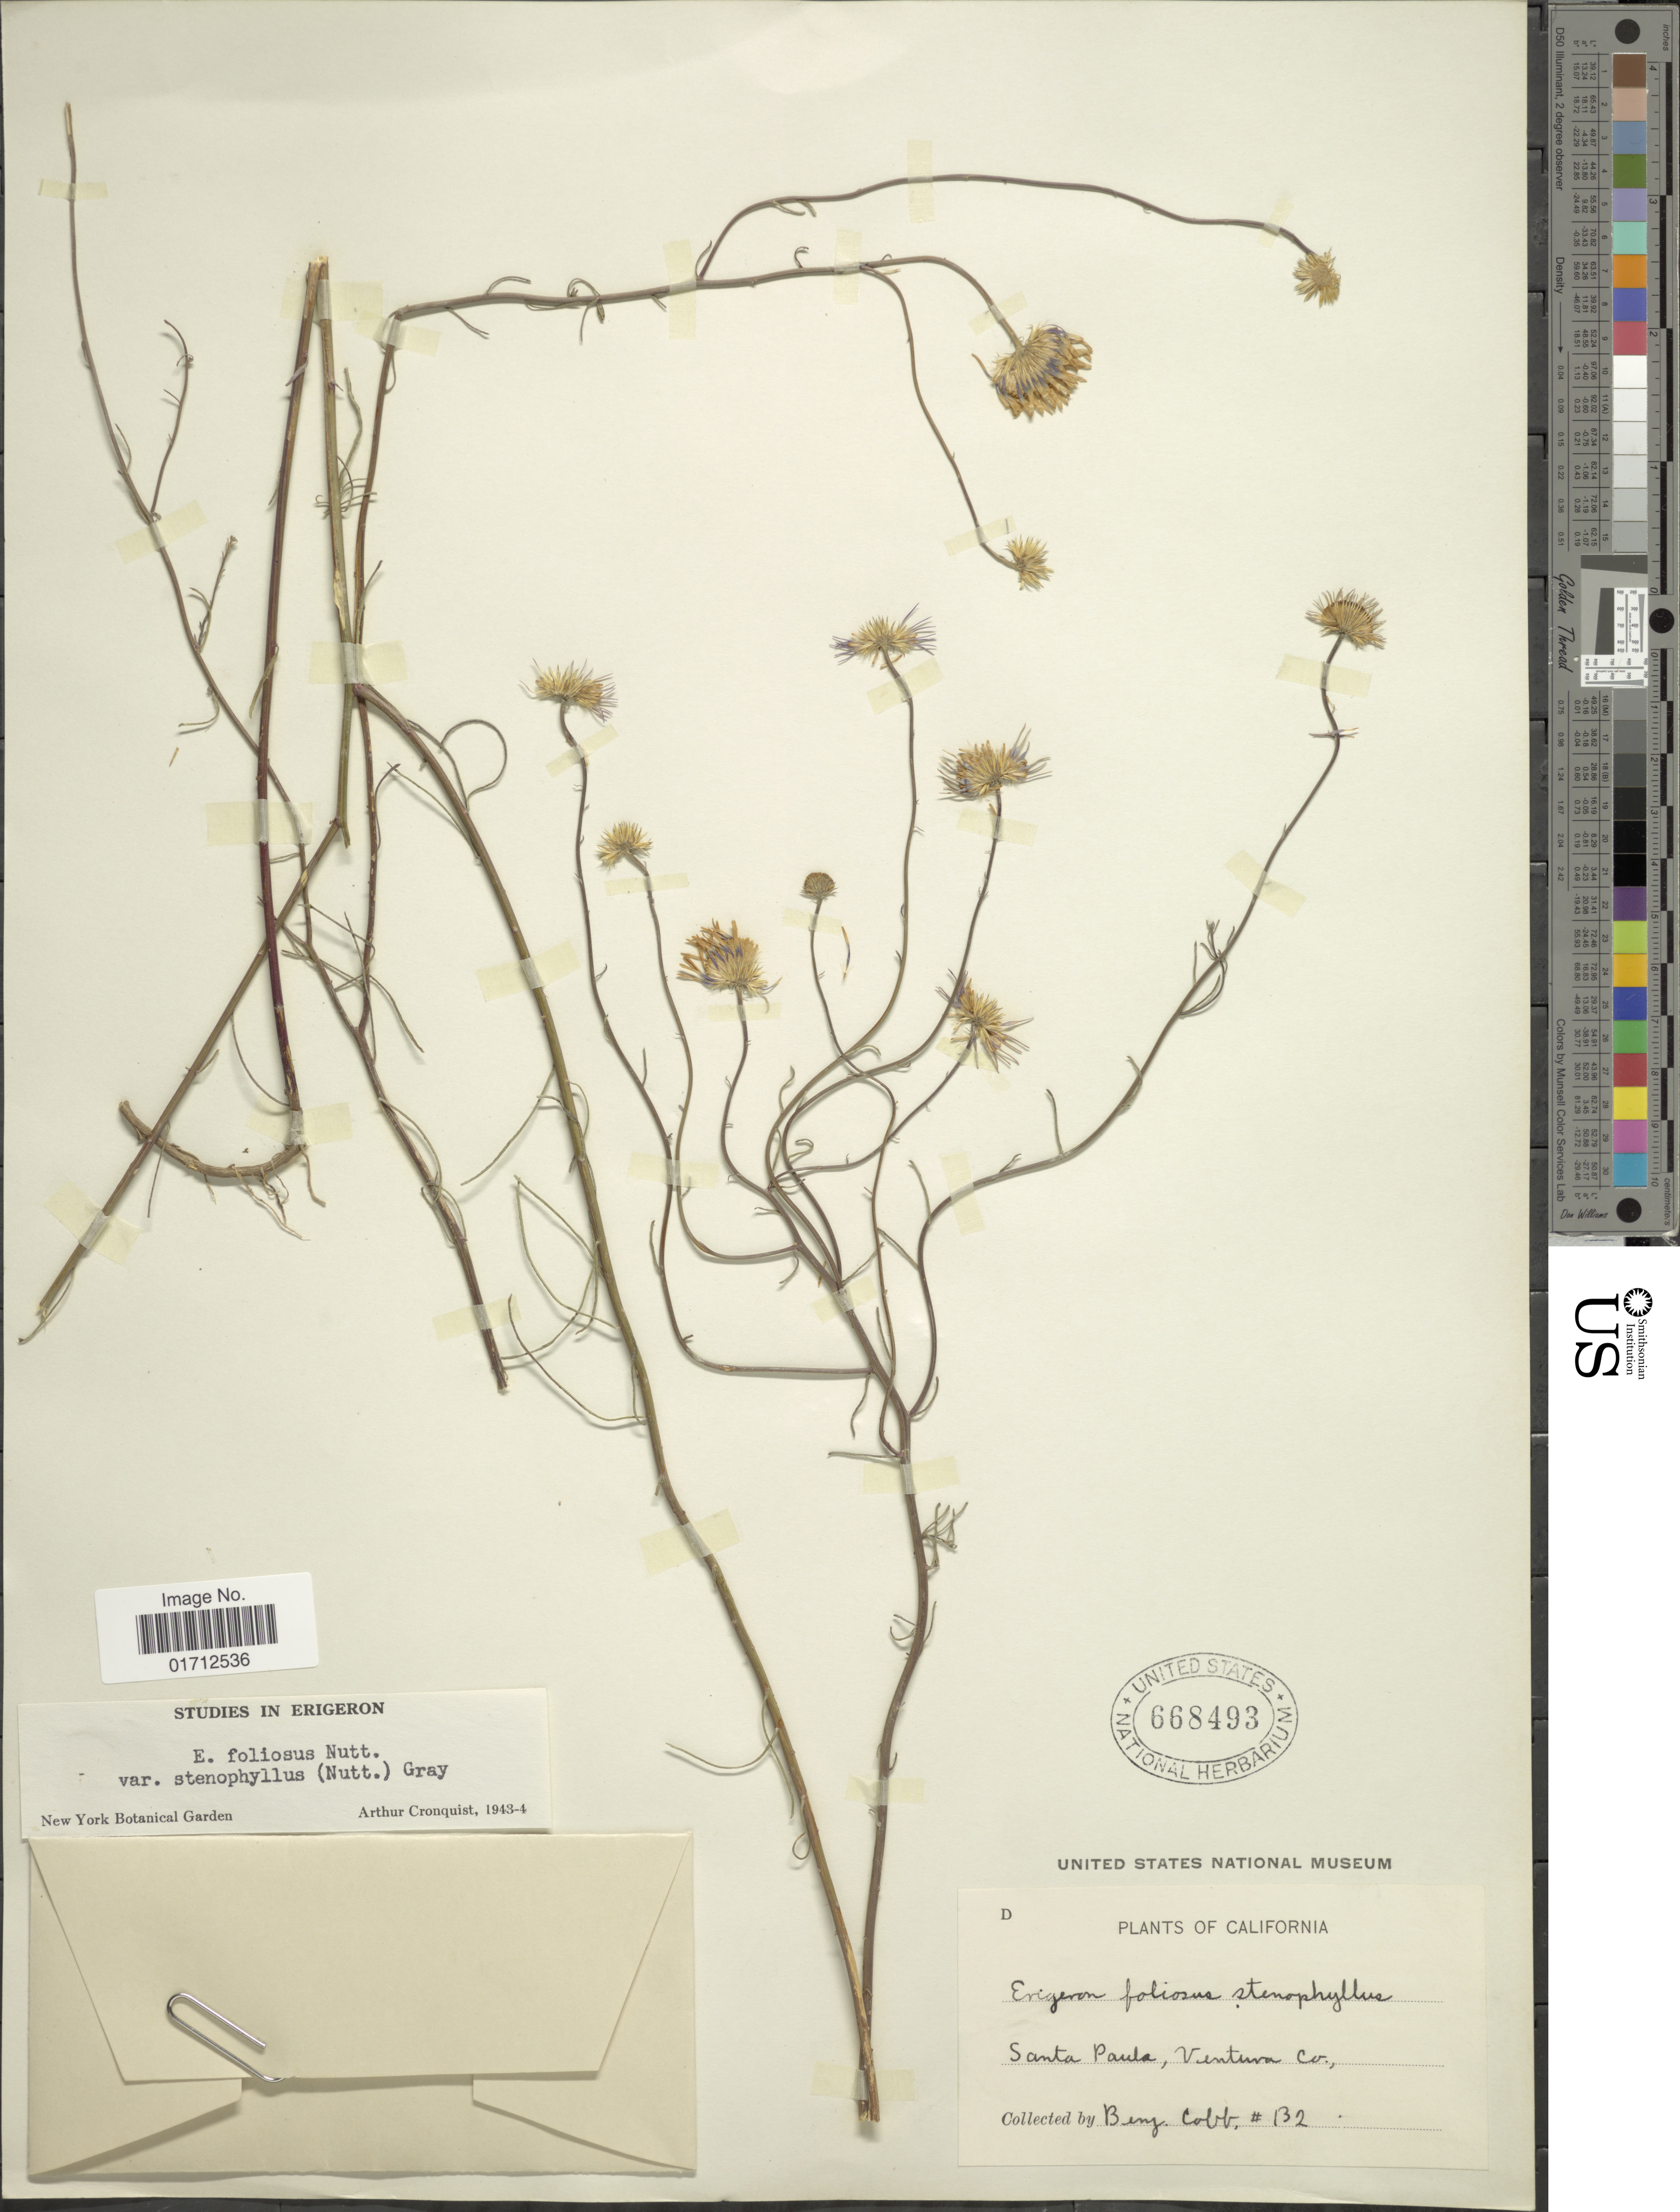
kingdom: Plantae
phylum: Tracheophyta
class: Magnoliopsida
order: Asterales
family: Asteraceae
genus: Erigeron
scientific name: Erigeron foliosus var. stenophyllus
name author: Nutt.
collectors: B. Cobb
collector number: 132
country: United States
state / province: California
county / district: Ventura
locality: Santa Paula, Ventura Co.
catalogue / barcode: US 668493